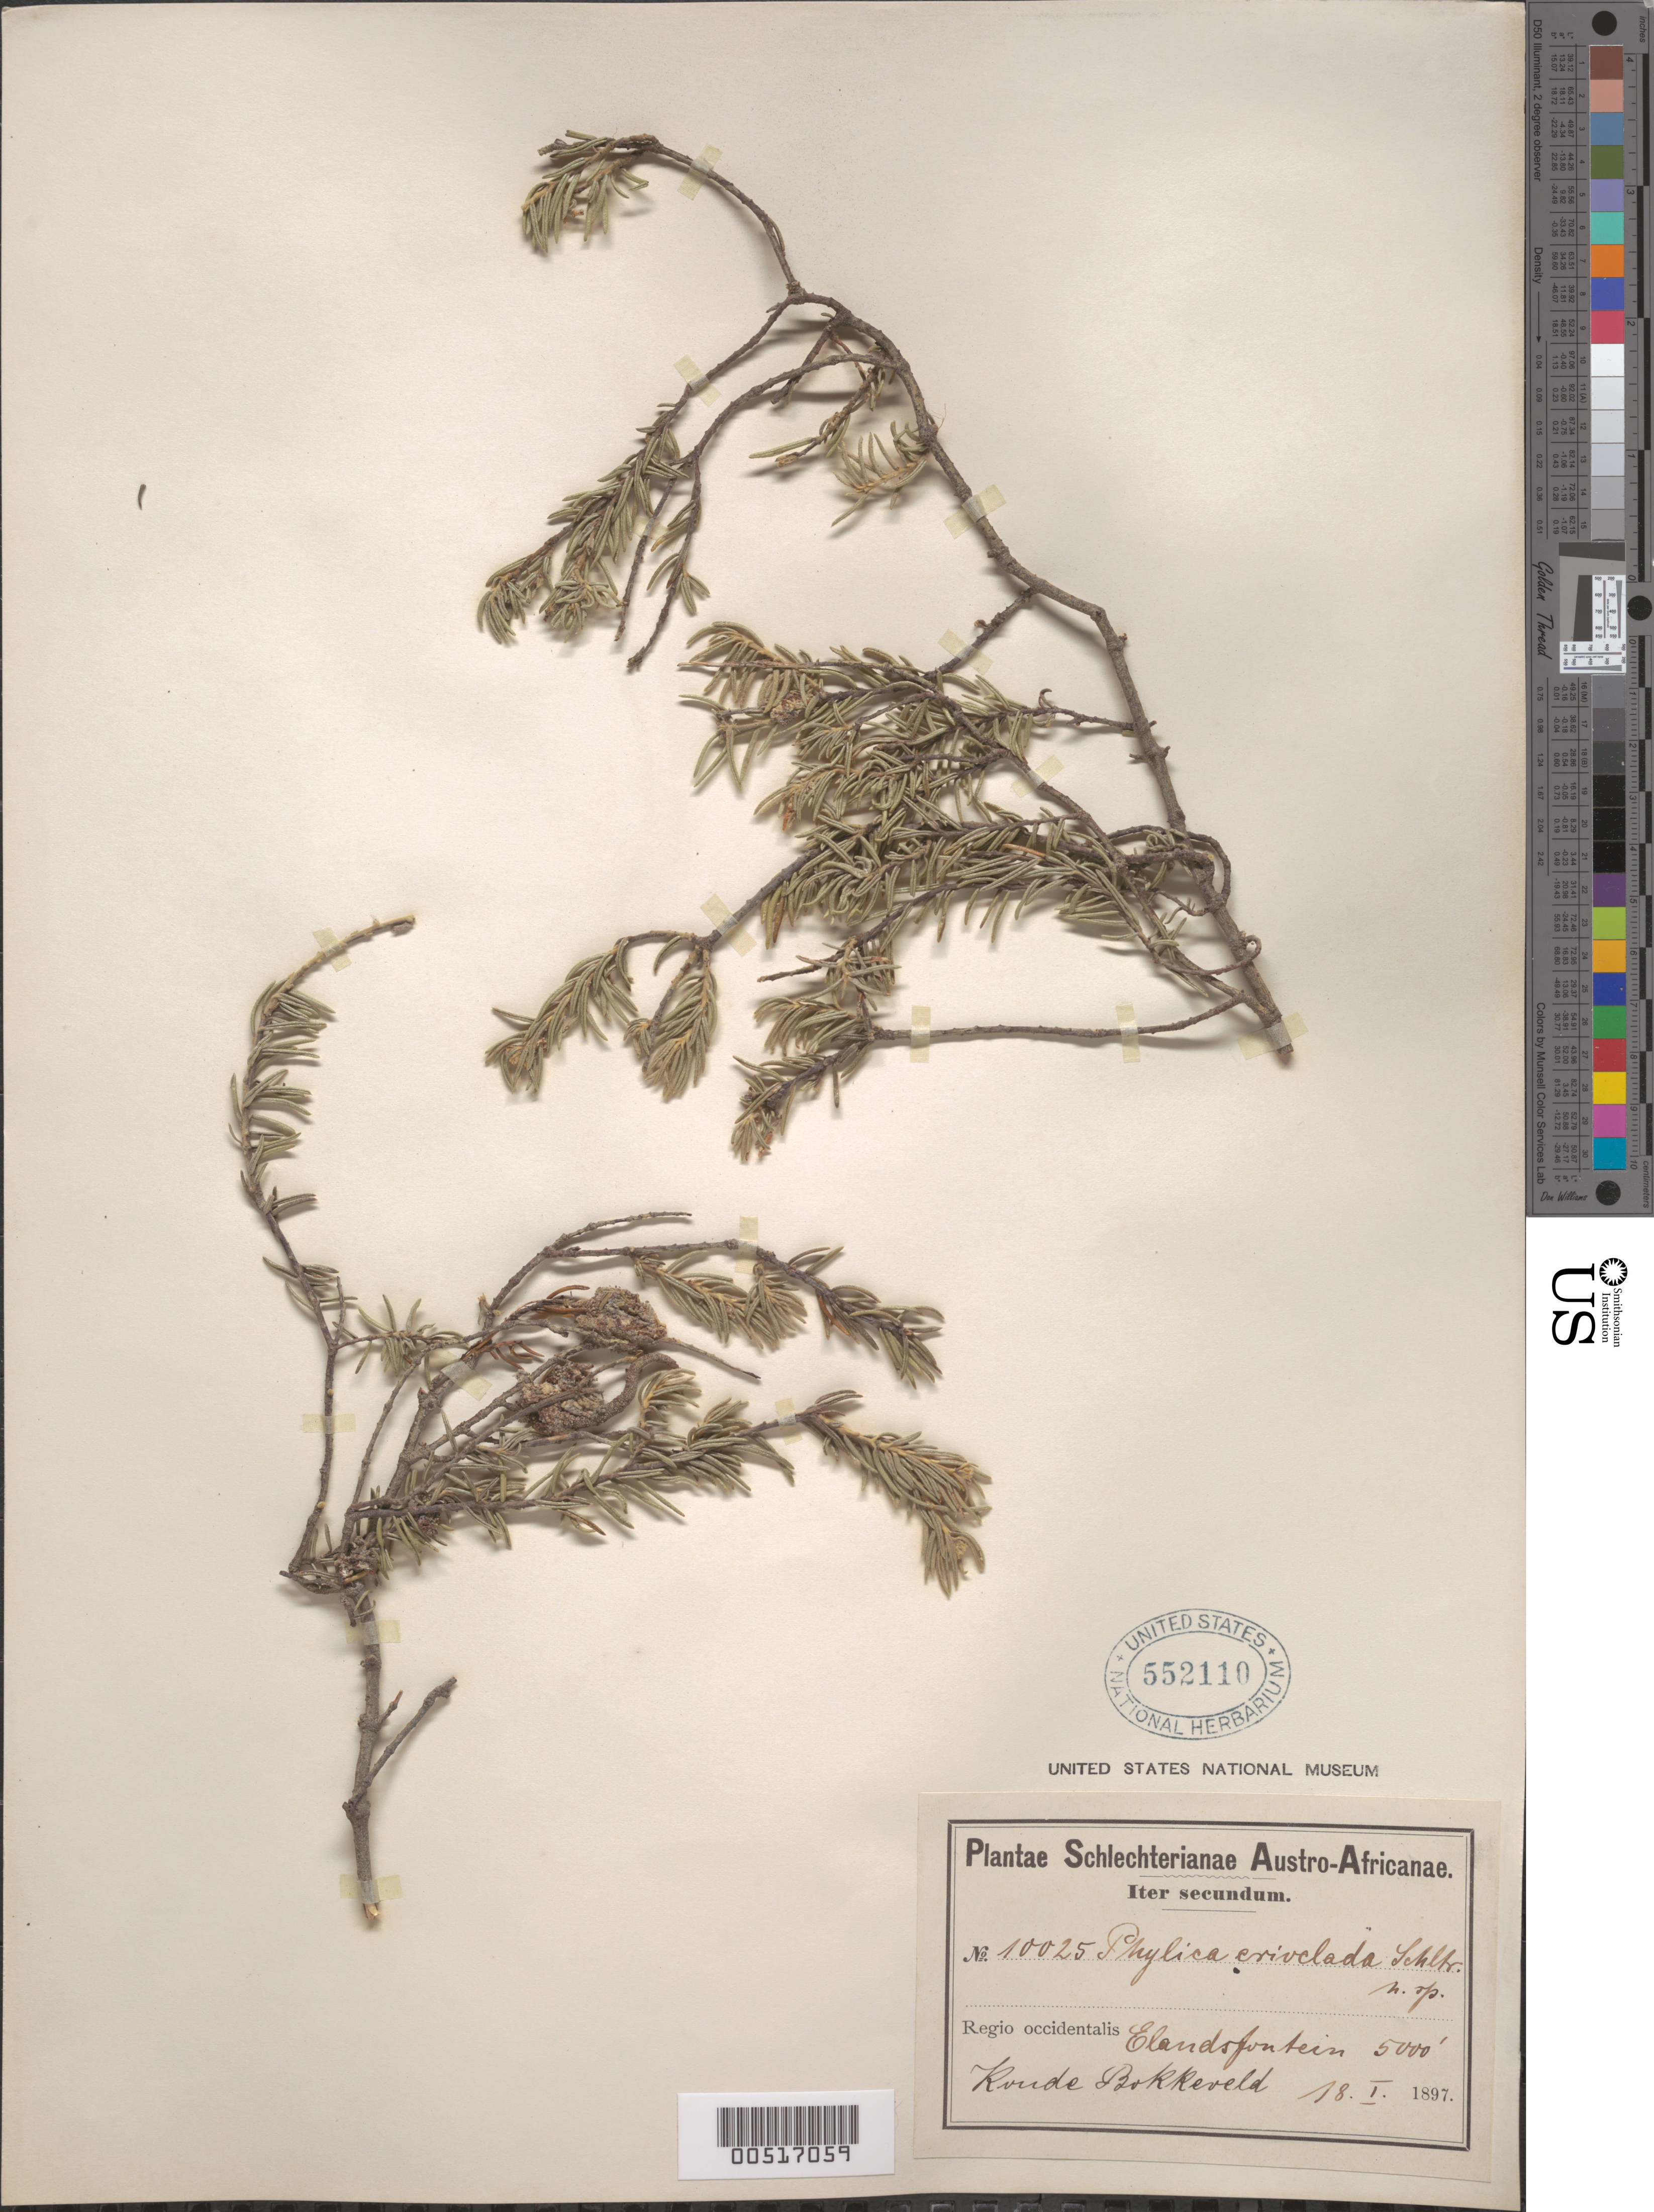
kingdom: Plantae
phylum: Tracheophyta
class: Magnoliopsida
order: Rosales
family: Rhamnaceae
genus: Phylica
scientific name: Phylica erioclada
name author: Schltr.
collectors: F. R. R. Schlechter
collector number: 10025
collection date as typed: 18 Jan 1897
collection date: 1897-01-18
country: South Africa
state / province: Western Cape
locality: Konde bokkeveld, elandsfontein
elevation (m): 1524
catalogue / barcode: US 552110